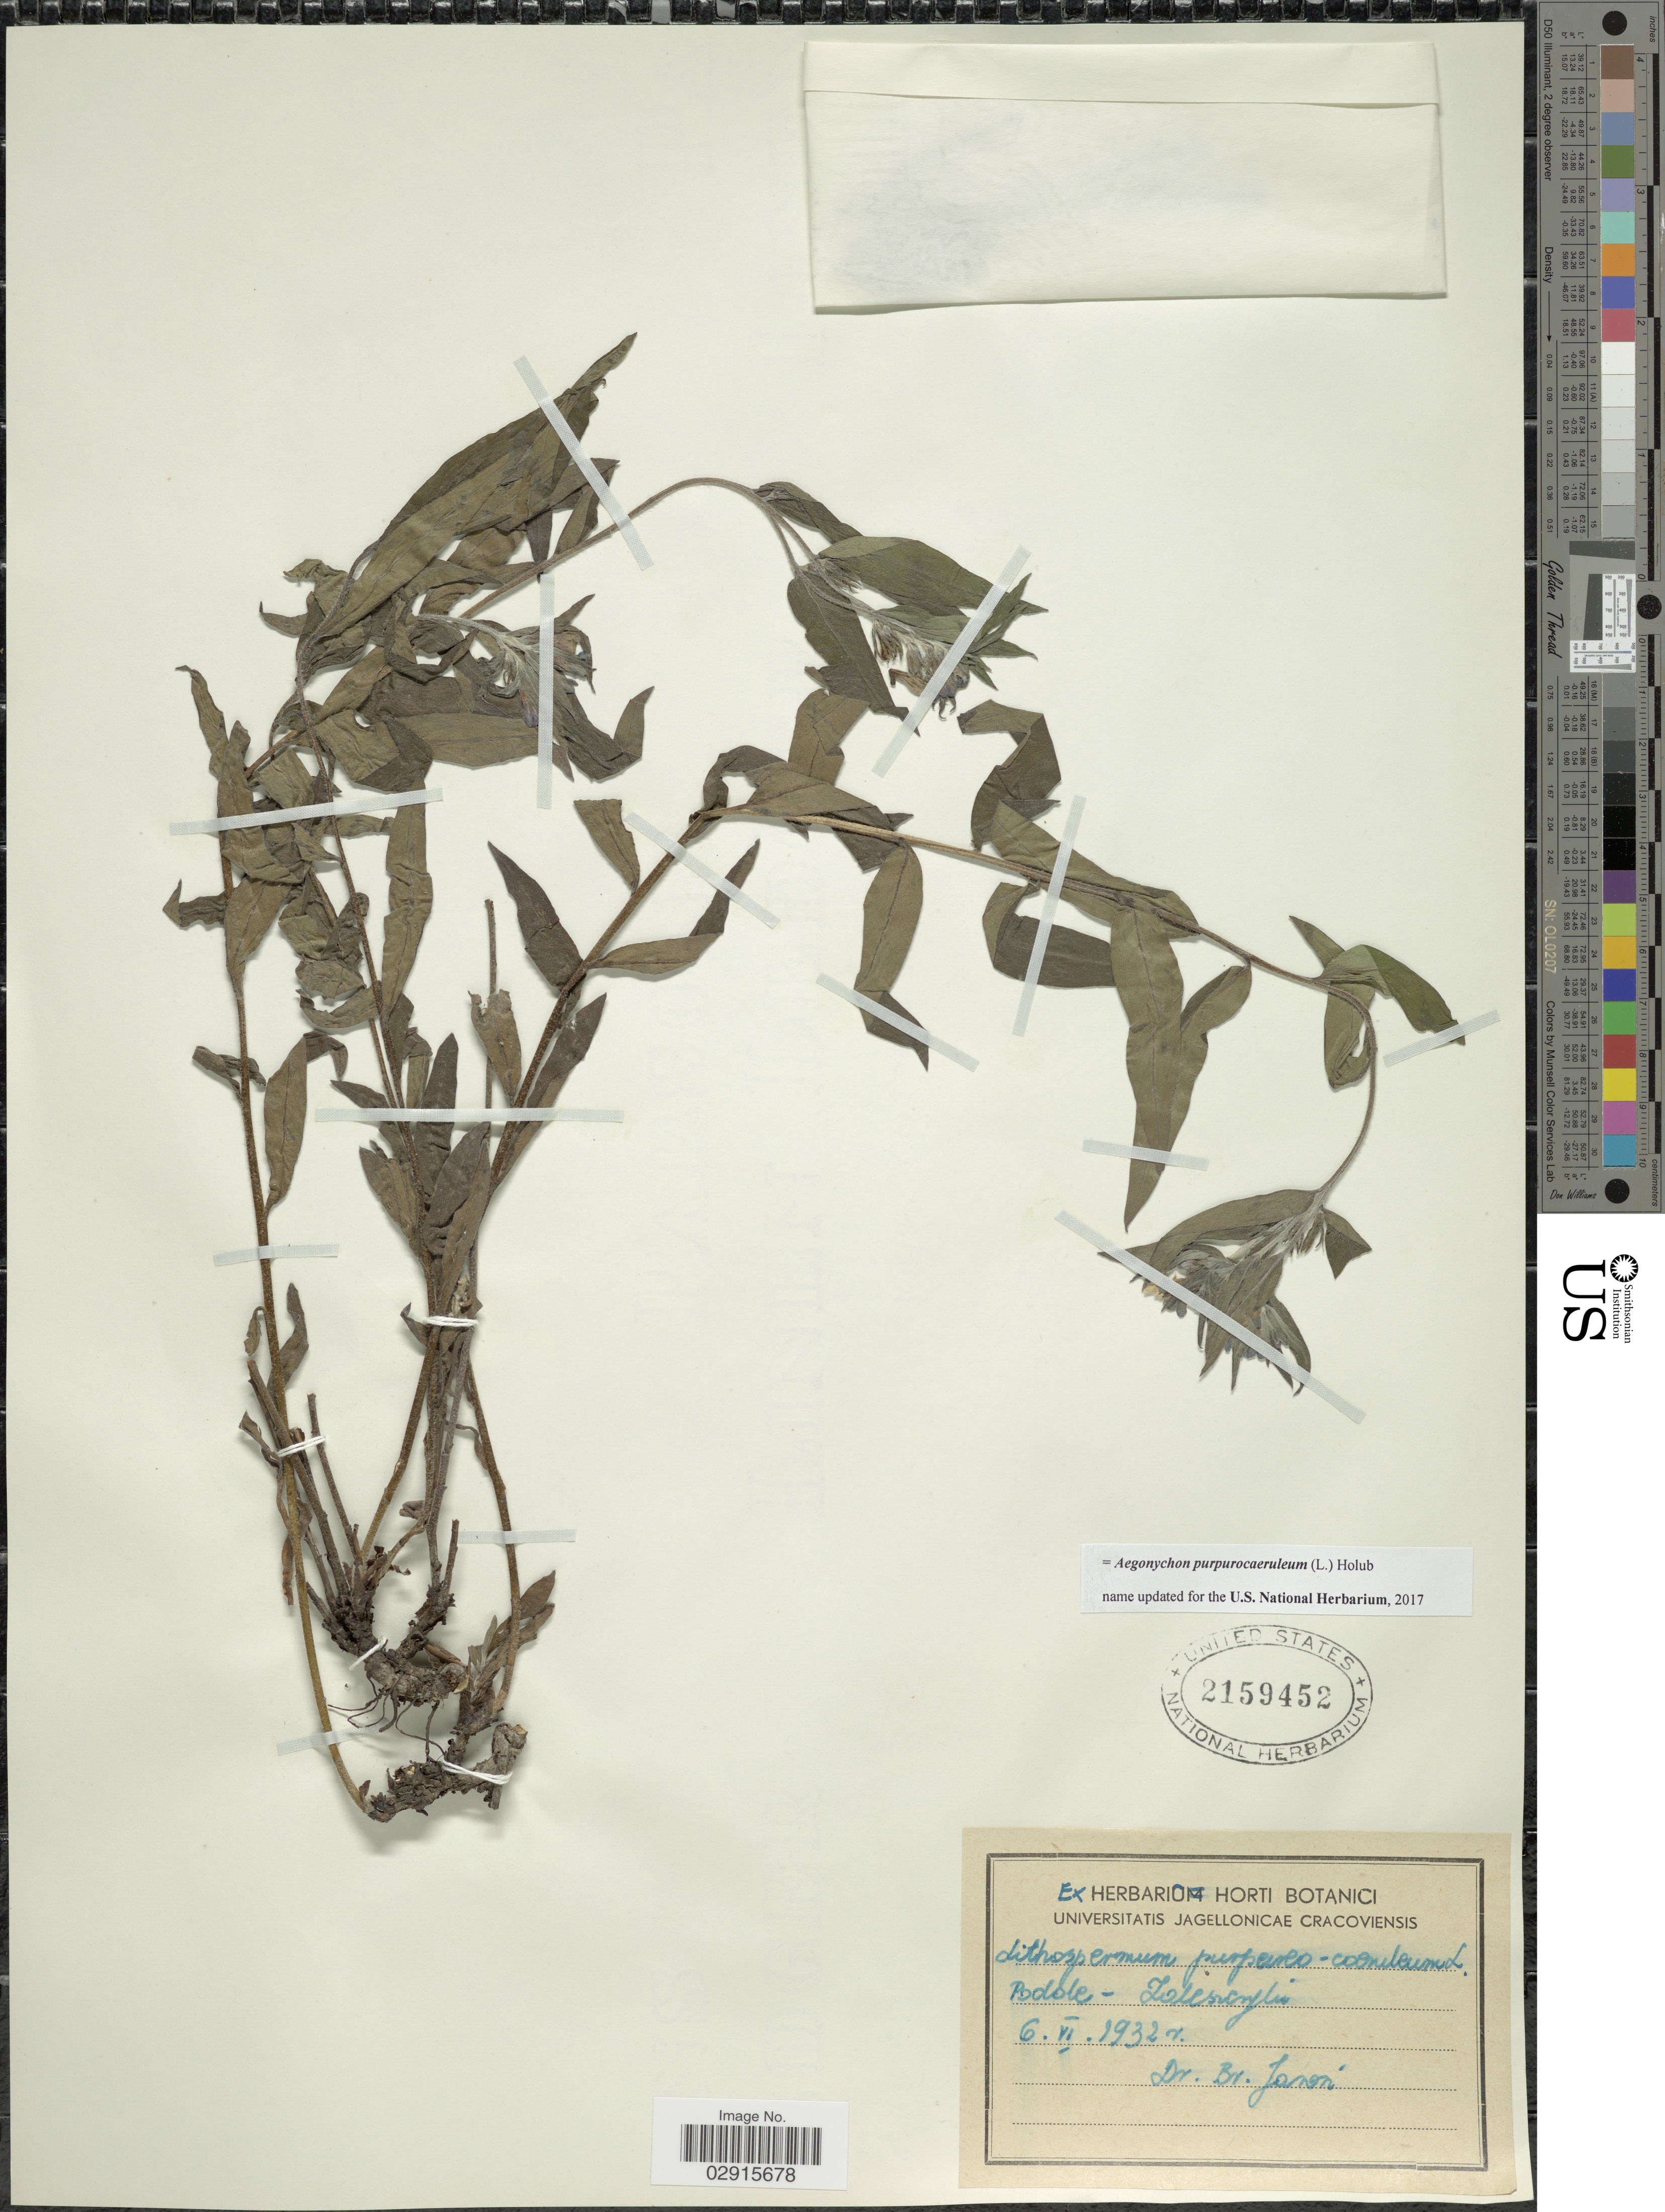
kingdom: Plantae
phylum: Tracheophyta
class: Magnoliopsida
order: Boraginales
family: Boraginaceae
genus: Aegonychon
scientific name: Aegonychon purpurocaeruleum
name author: (L.) Holub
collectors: B. Janon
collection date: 1932-06-06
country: Ukraine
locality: Podole - Zaleszczyki.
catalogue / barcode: US 2159452